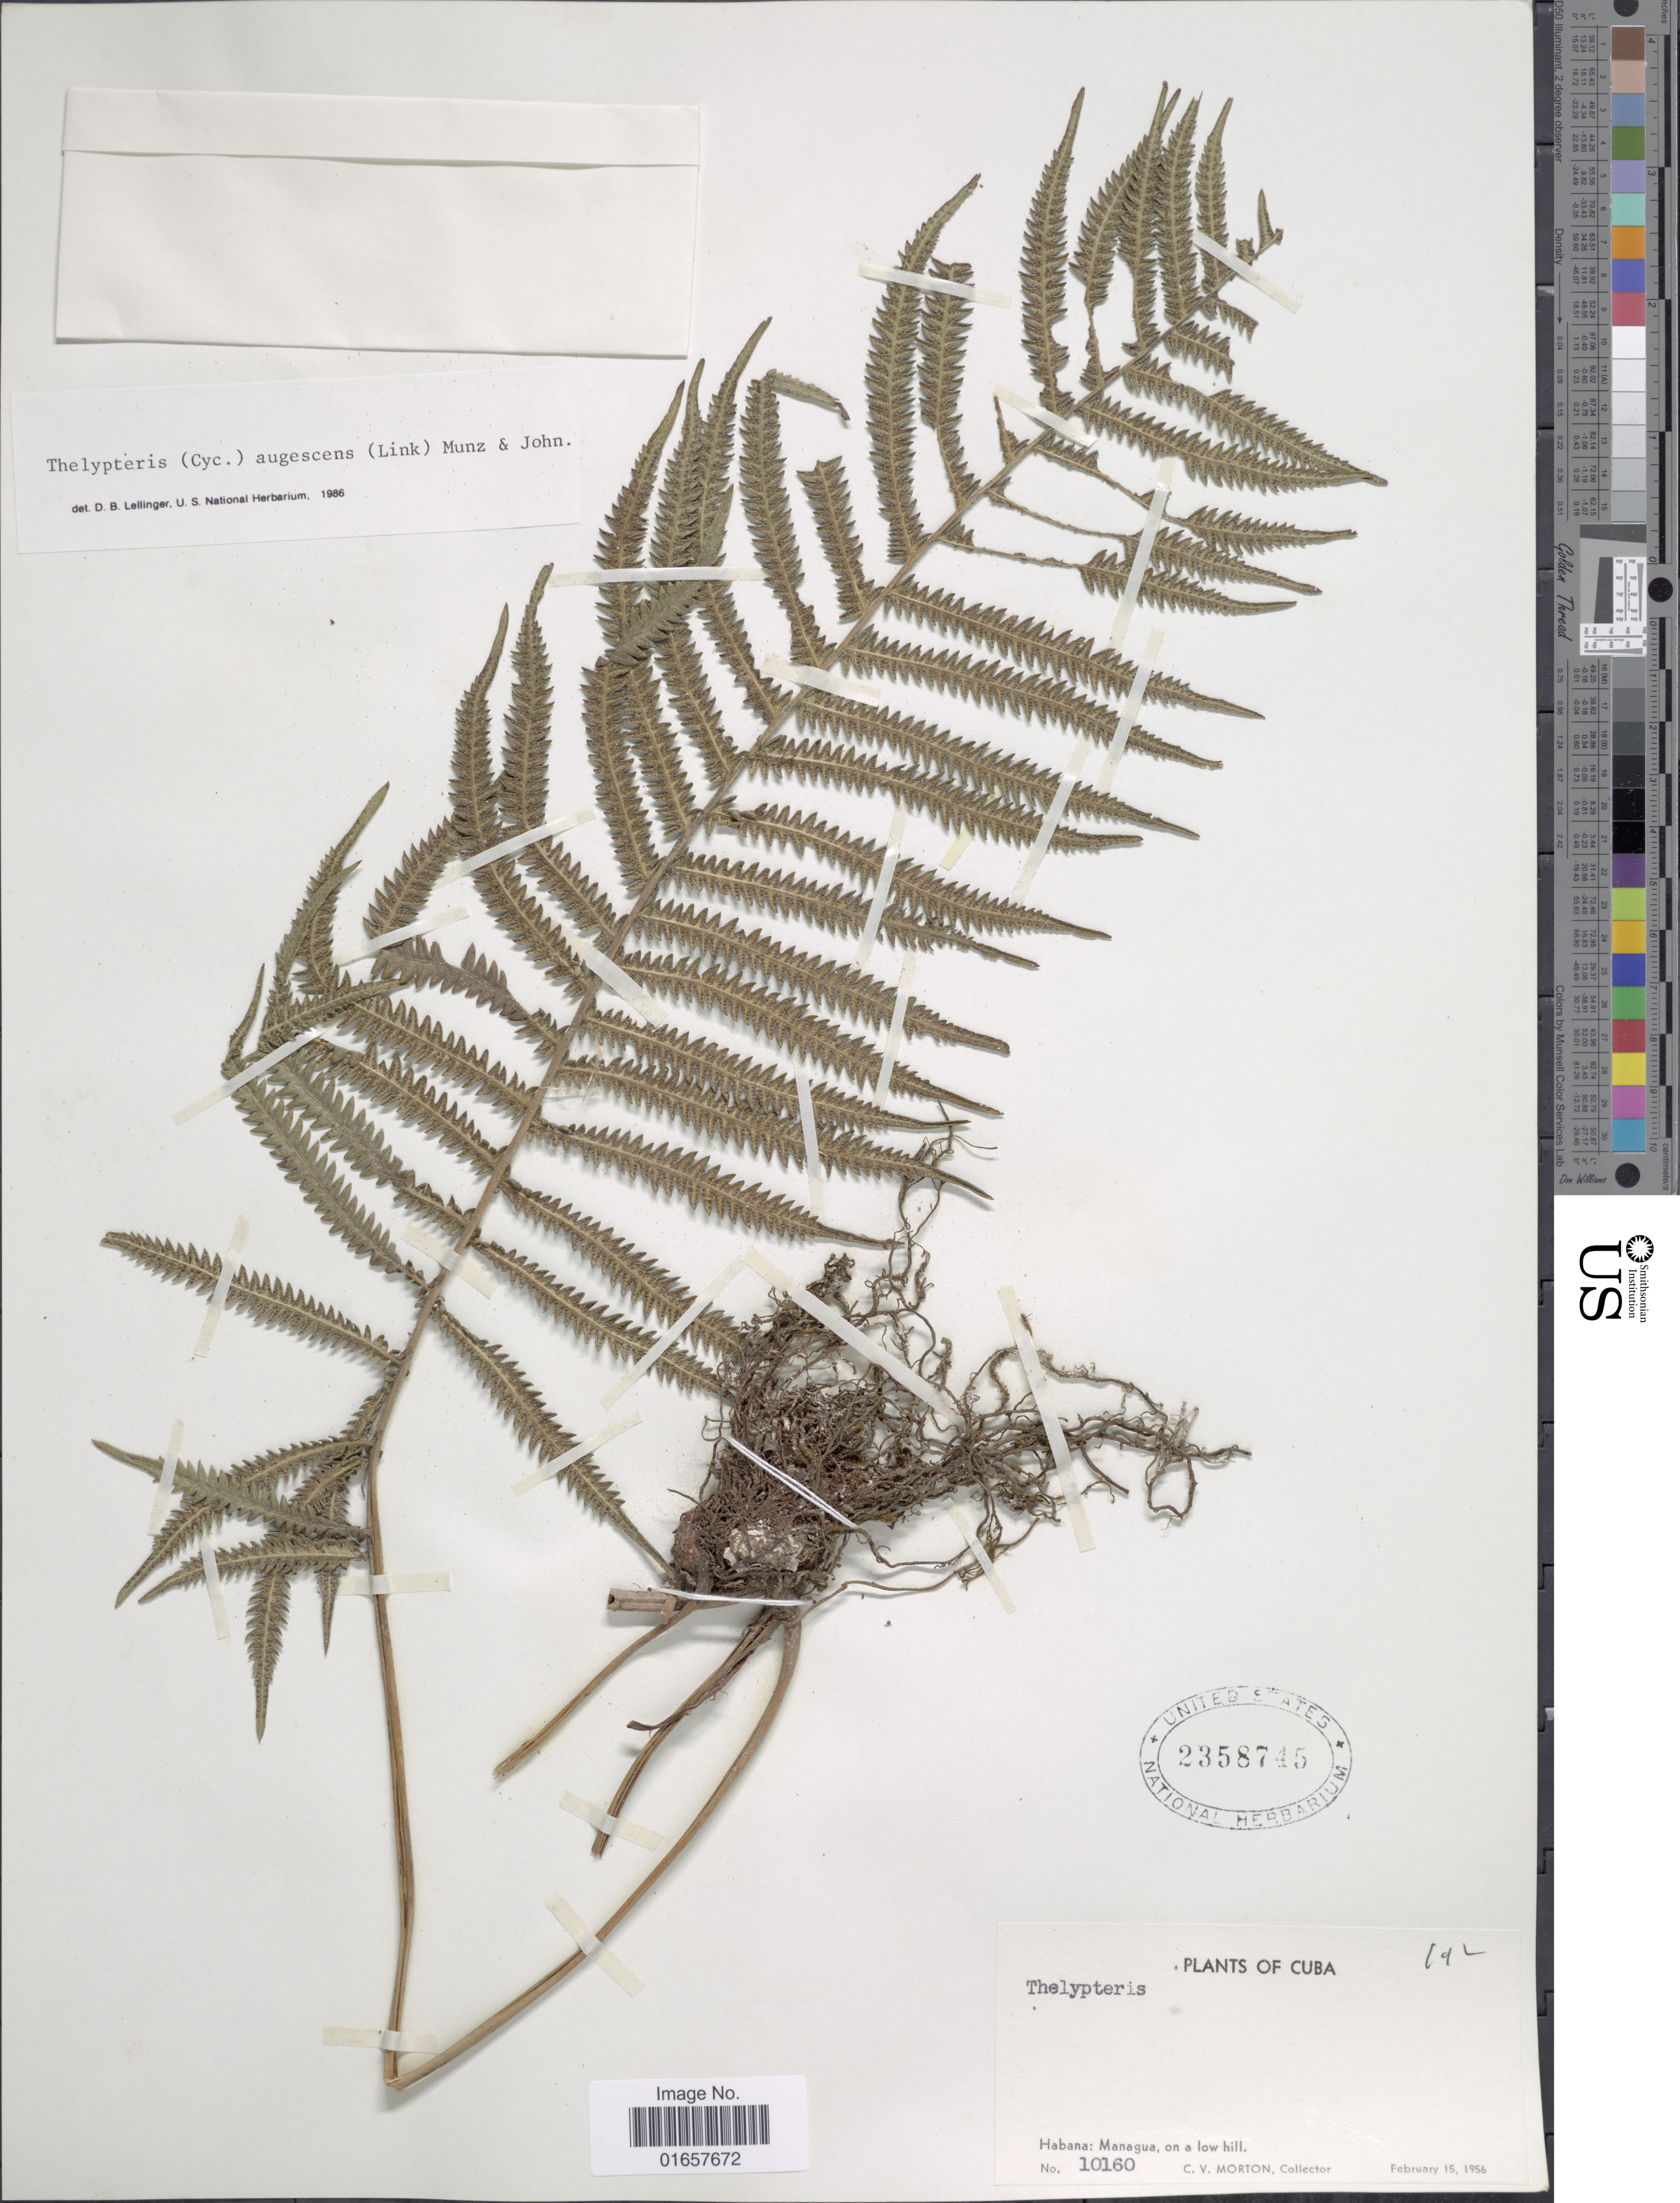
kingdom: Plantae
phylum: Tracheophyta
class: Polypodiopsida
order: Polypodiales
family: Thelypteridaceae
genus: Christella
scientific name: Christella augescens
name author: (Link) Pic. Serm.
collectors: C. V. Morton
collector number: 10160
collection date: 1956-02-15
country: Cuba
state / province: La Habana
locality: Cuba, Habana: Managua, on a low hill.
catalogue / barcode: US 2358745